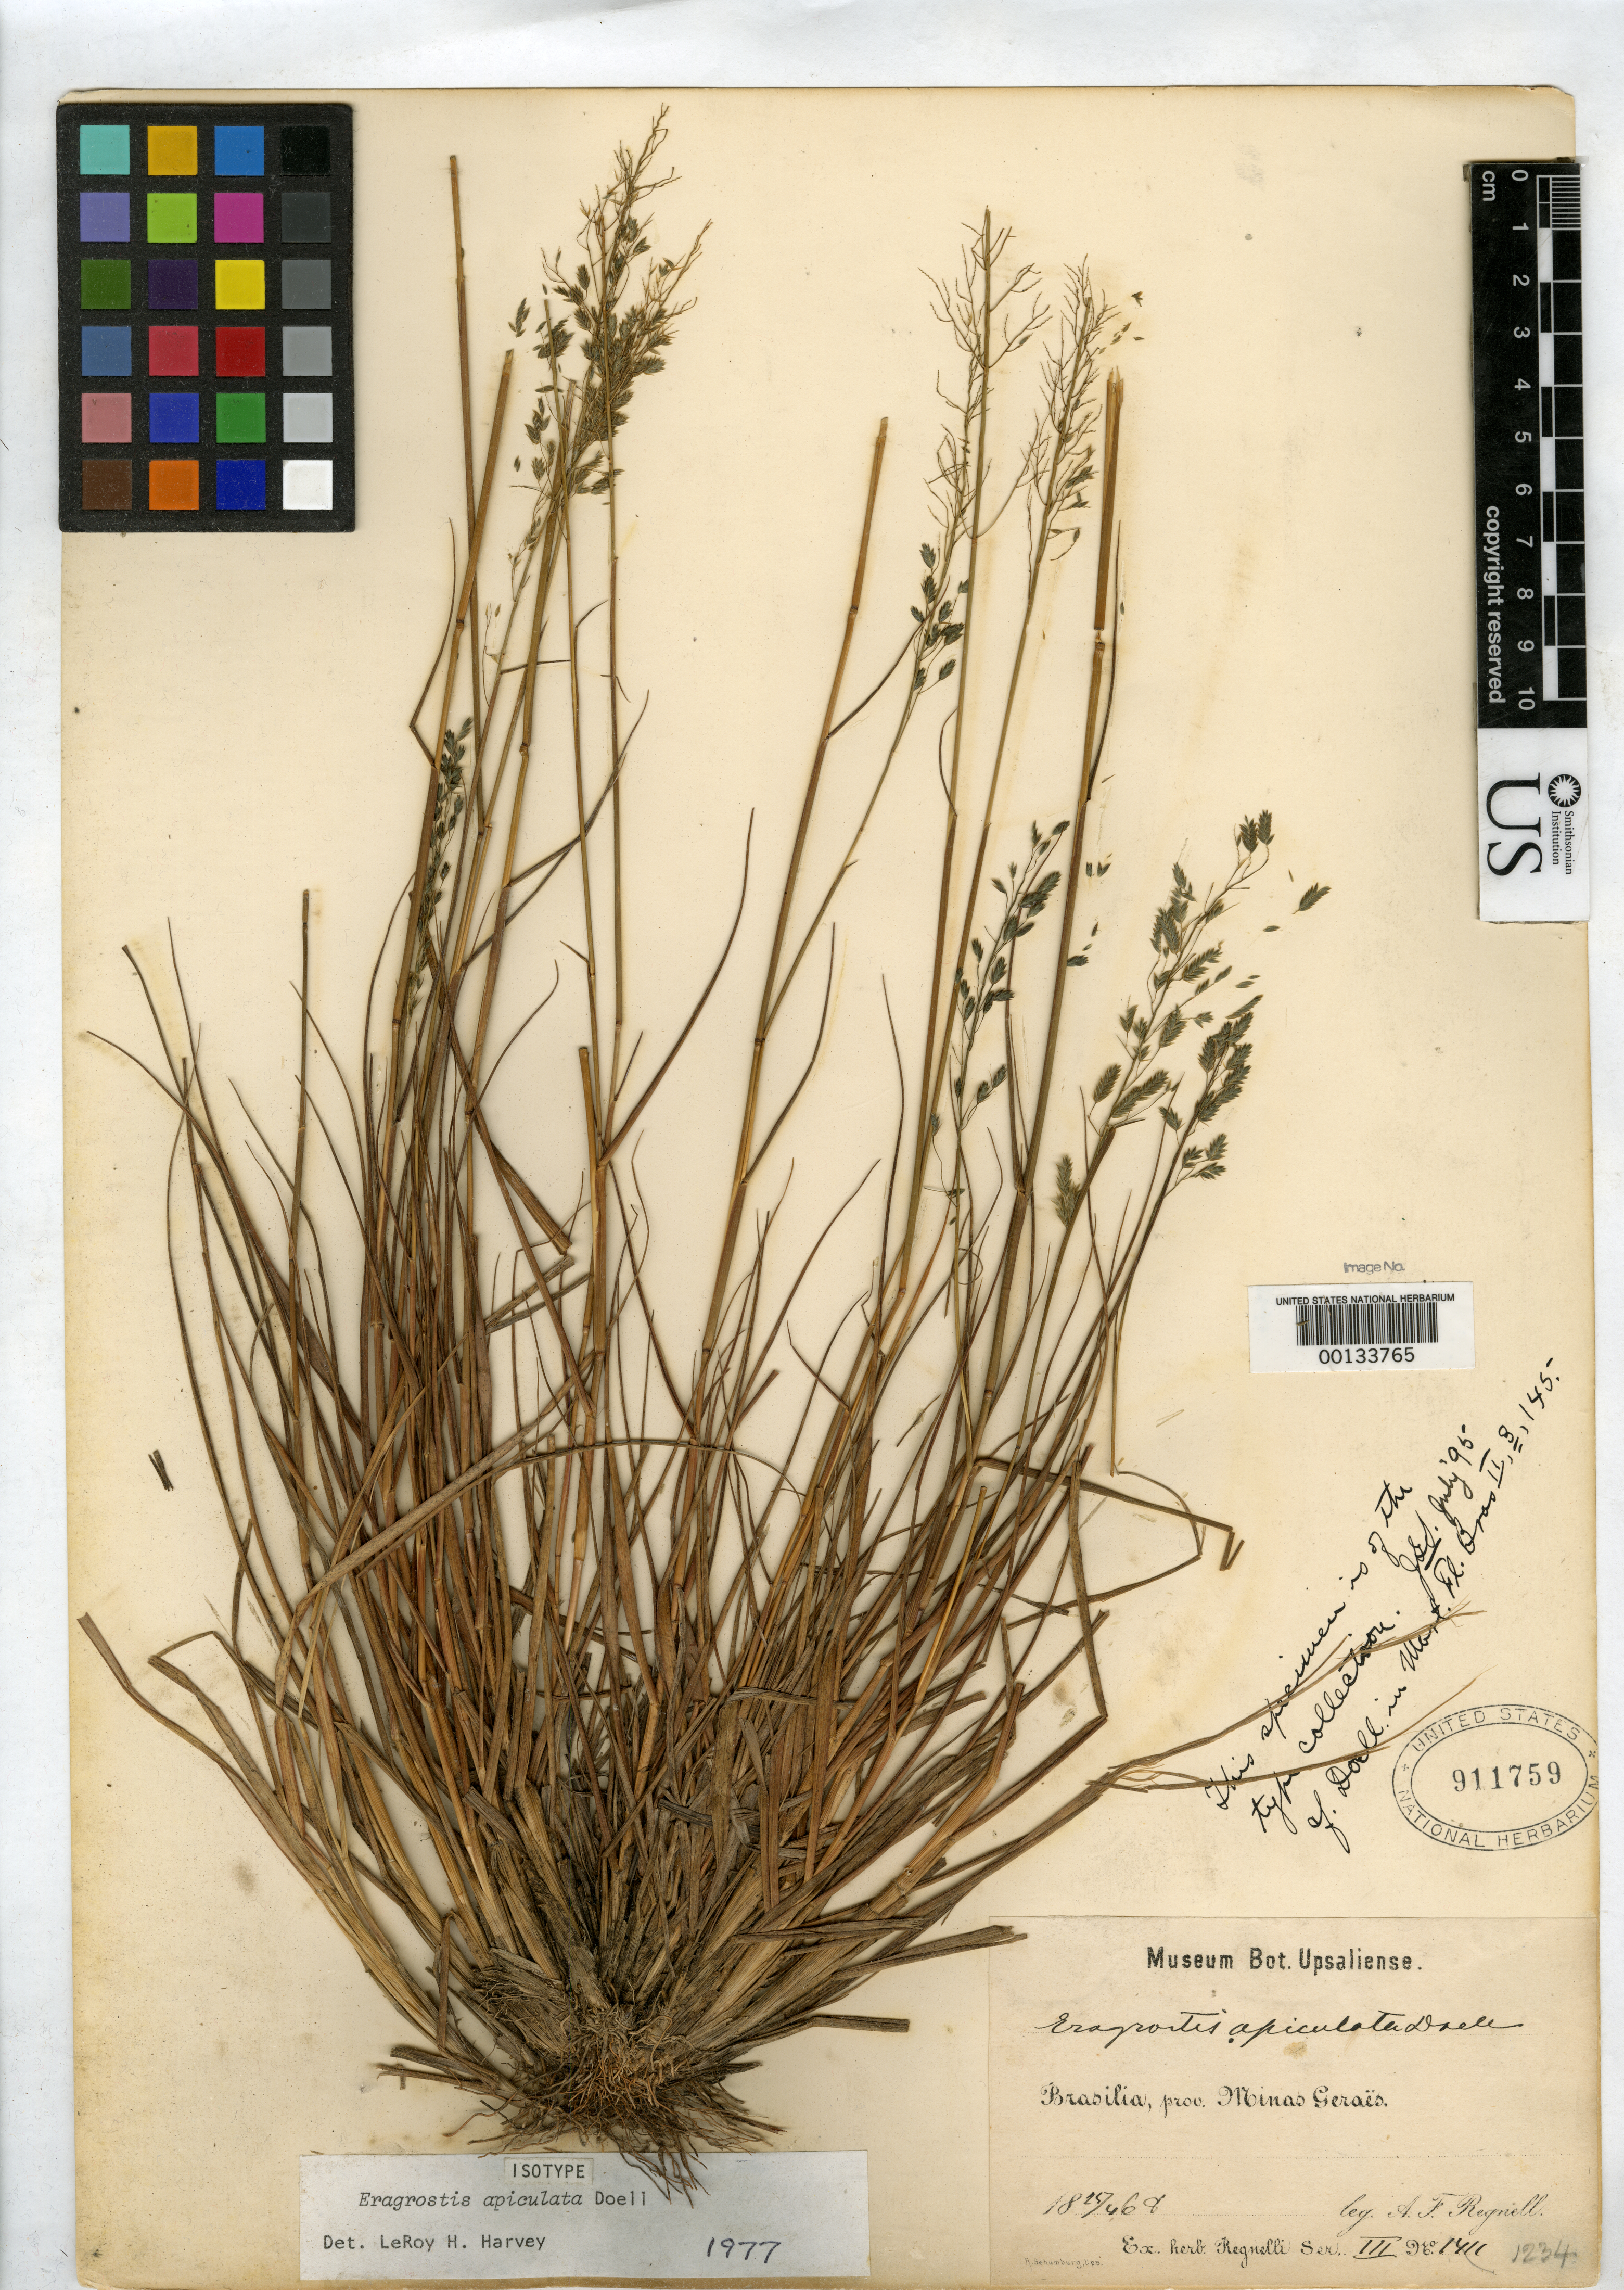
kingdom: Plantae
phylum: Tracheophyta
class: Liliopsida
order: Poales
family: Poaceae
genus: Eragrostis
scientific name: Eragrostis apiculata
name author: Döll in Mart.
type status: Isotype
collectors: A. F. Regnell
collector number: III 1411.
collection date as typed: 25 Jun 1868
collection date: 1868-06-25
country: Brazil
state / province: Minas Gerais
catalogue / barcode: US 911759